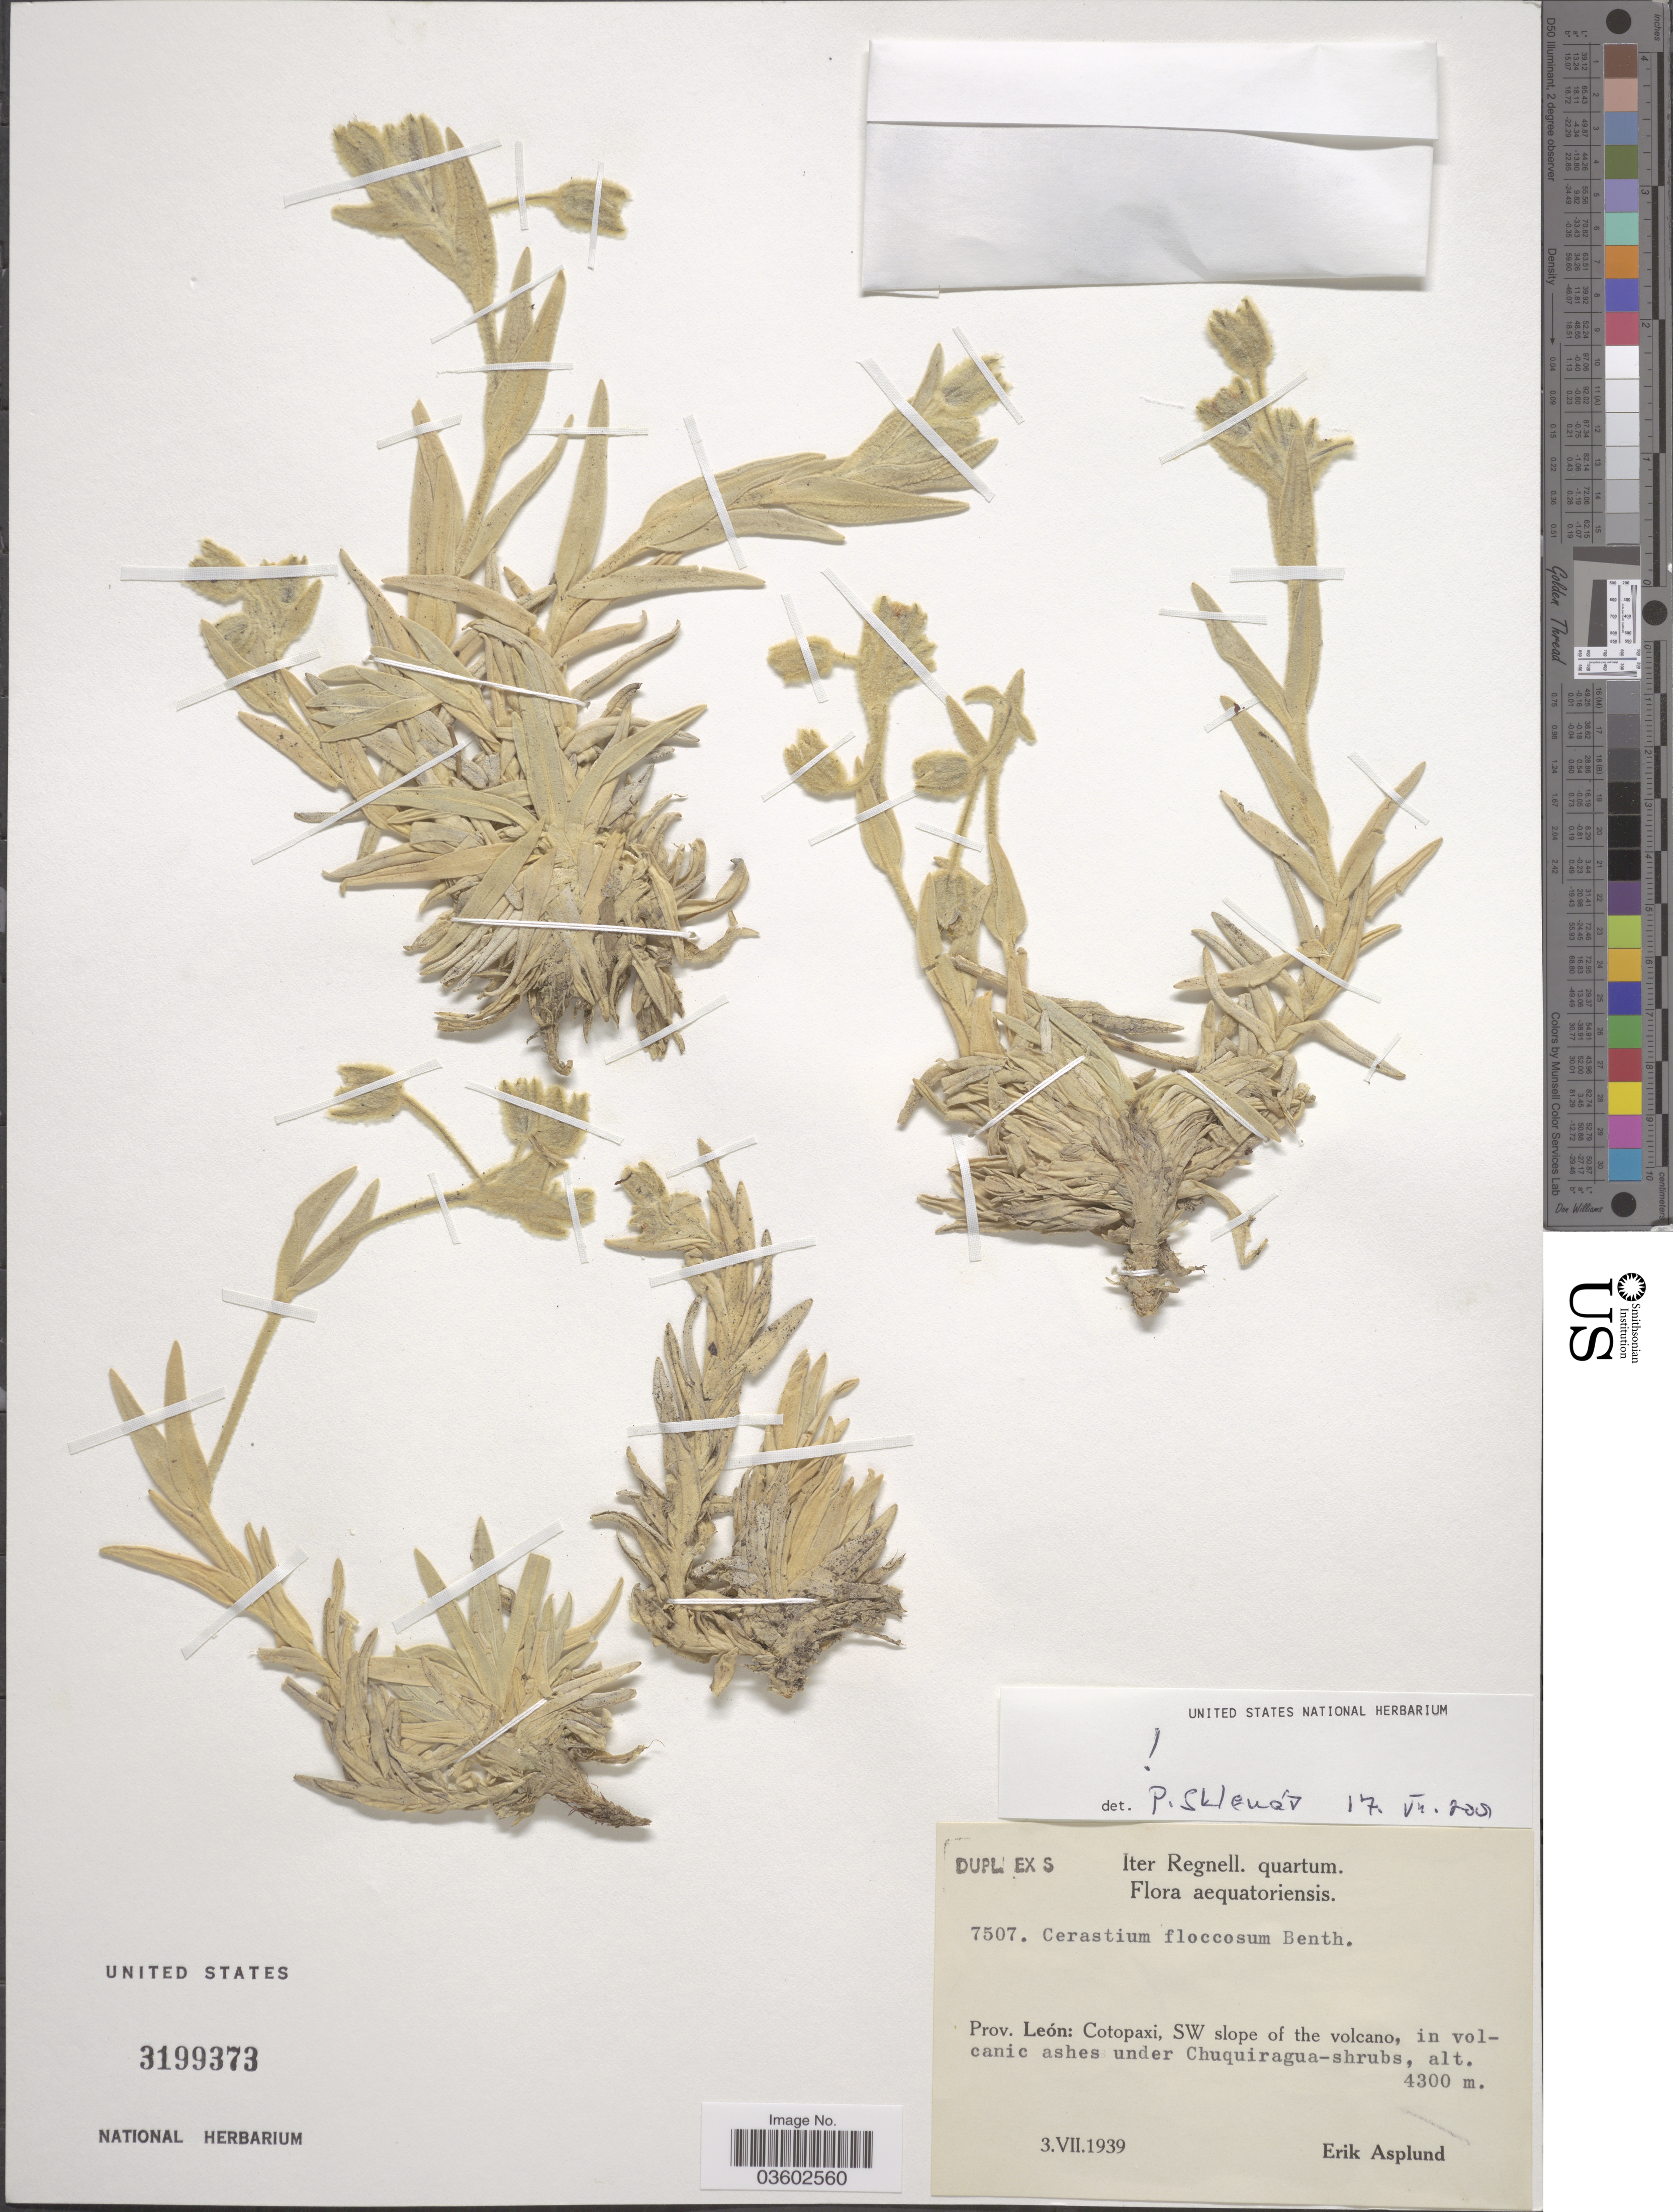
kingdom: Plantae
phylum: Tracheophyta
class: Magnoliopsida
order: Caryophyllales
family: Caryophyllaceae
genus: Cerastium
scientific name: Cerastium floccosum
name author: Benth.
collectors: E. Asplund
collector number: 7507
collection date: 1939-07-03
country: Ecuador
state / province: Cotopaxi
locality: Prov. León: SW slope of the volcano, in volcanic ashes under Chuquiragua-shrubs.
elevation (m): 4300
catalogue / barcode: US 3199373